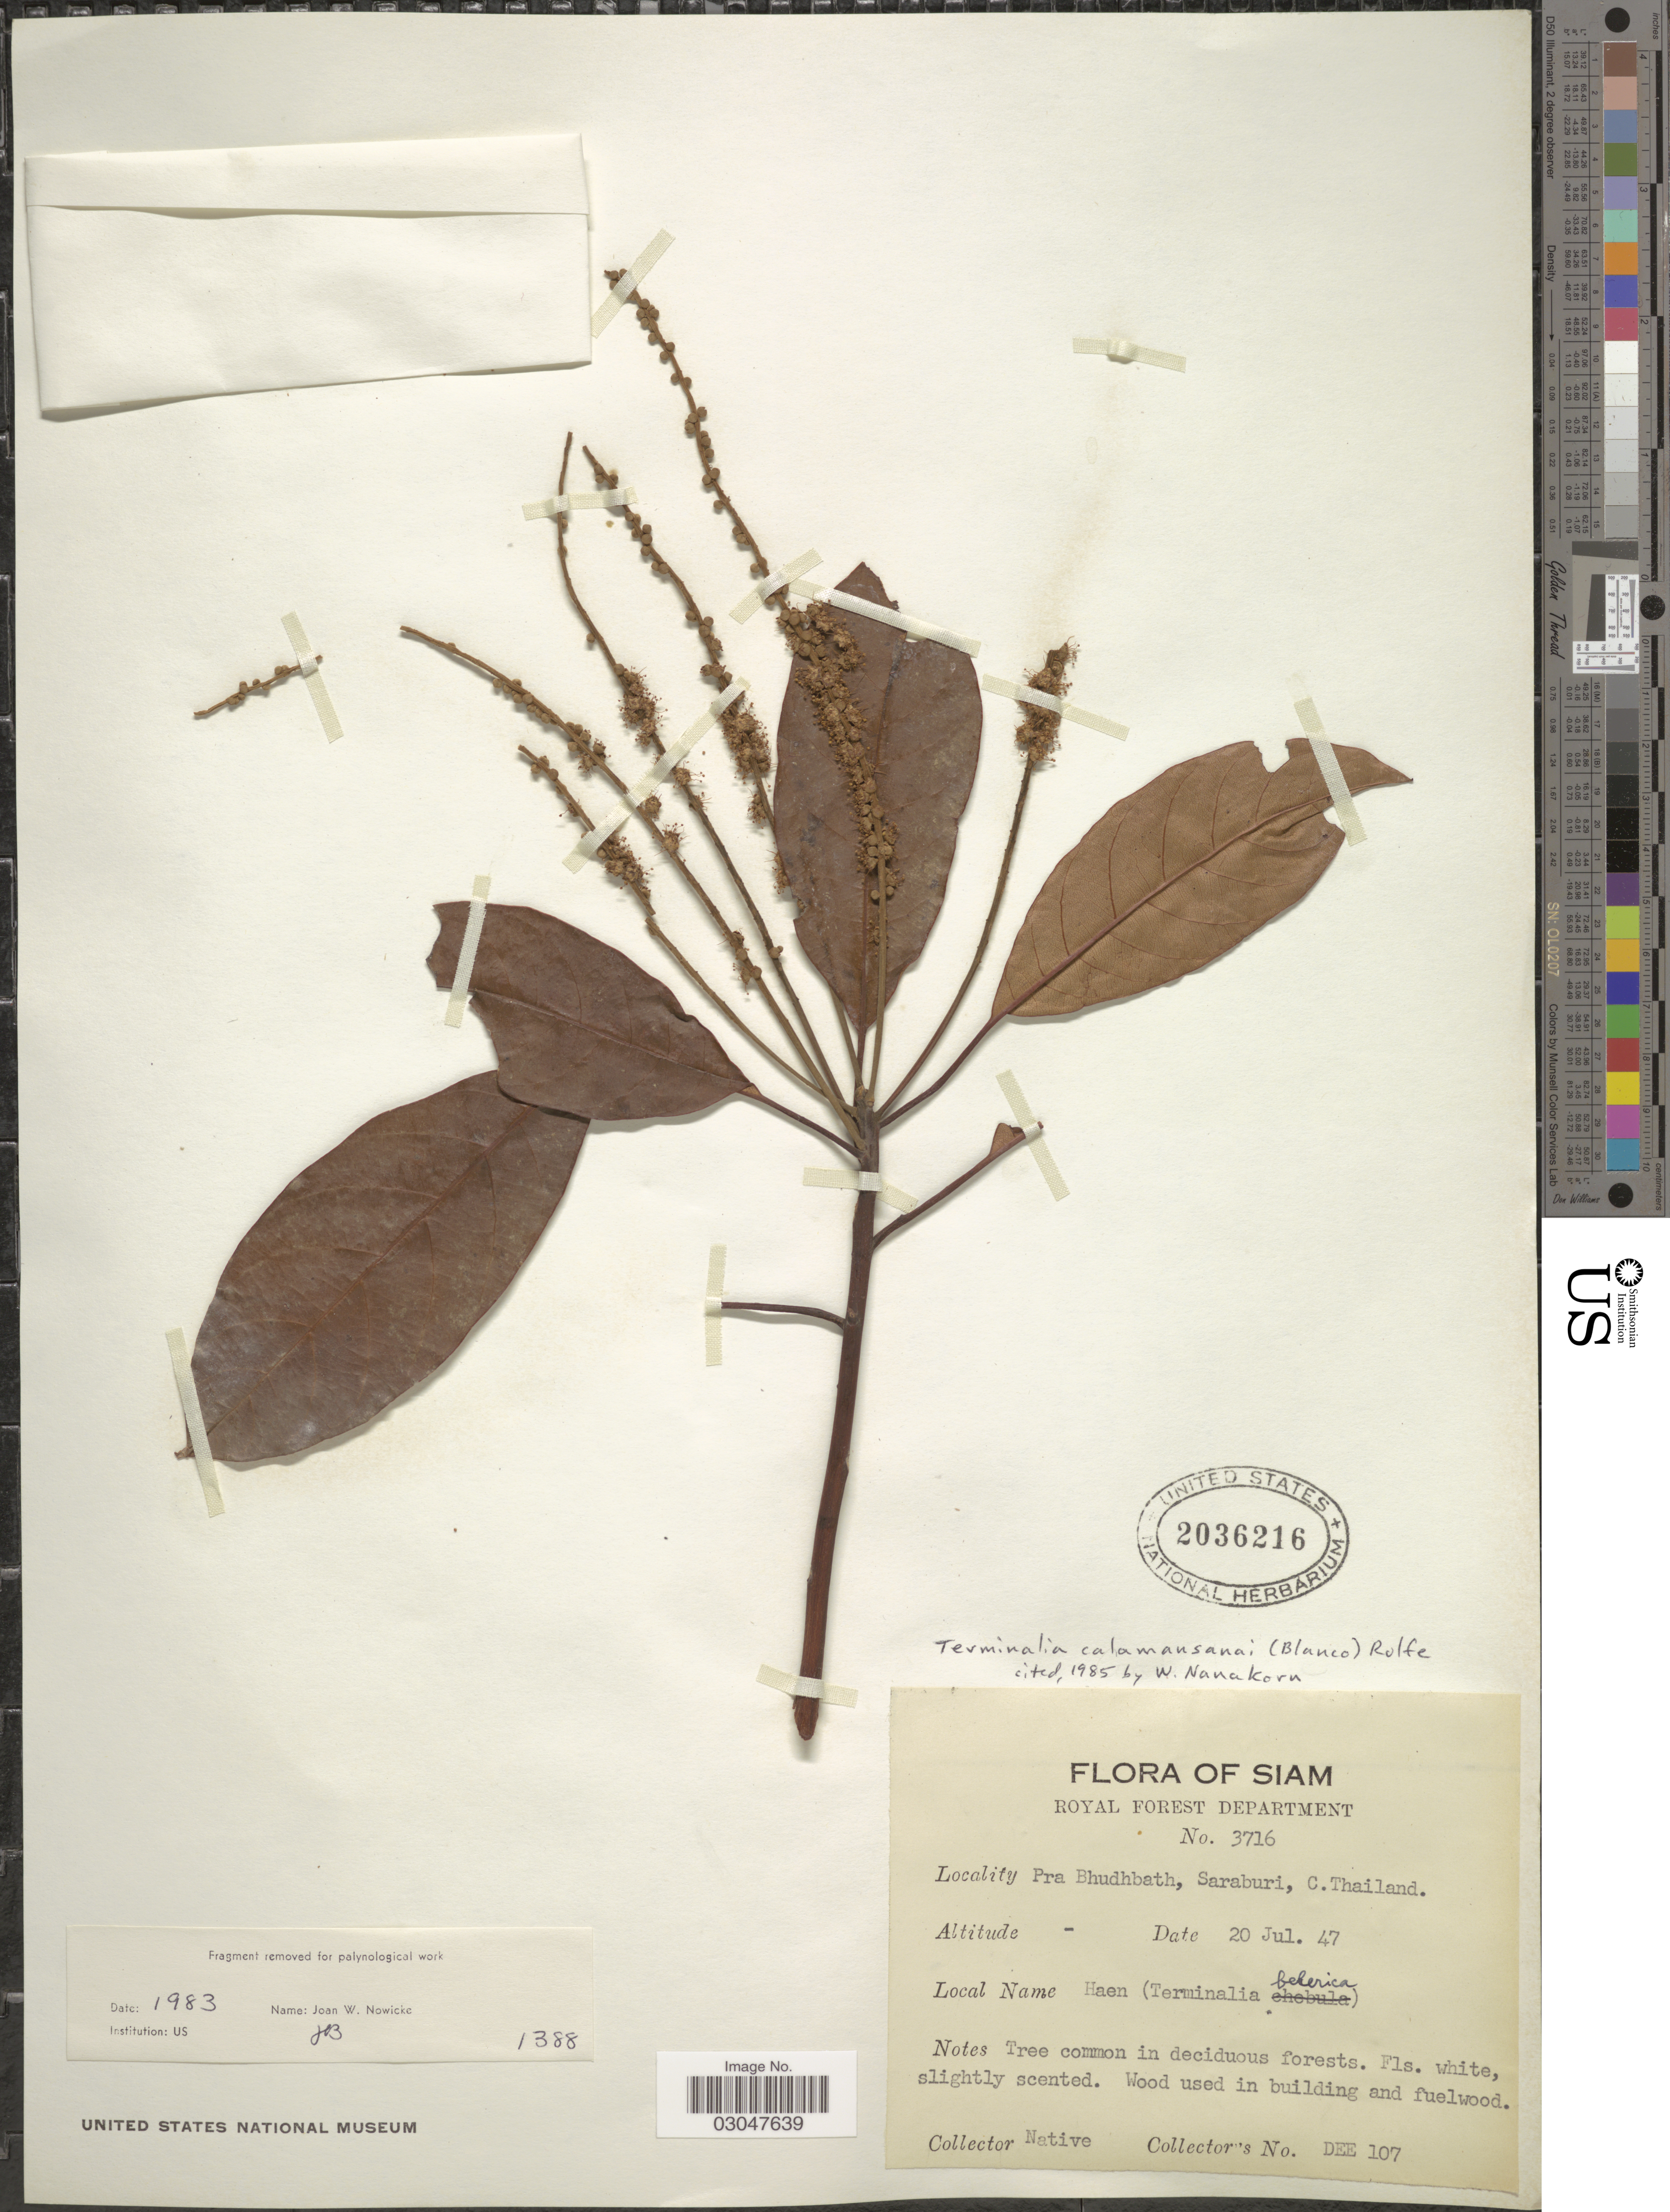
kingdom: Plantae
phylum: Tracheophyta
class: Magnoliopsida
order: Myrtales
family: Combretaceae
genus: Terminalia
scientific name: Terminalia calamansanai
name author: (Blanco) Rolfe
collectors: Native collector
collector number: DEE 107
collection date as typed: Transcribed d/m/y: 20/7/47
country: Thailand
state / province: Saraburi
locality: Pra Bhudhbath, C. Thailand.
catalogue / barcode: US 2036216